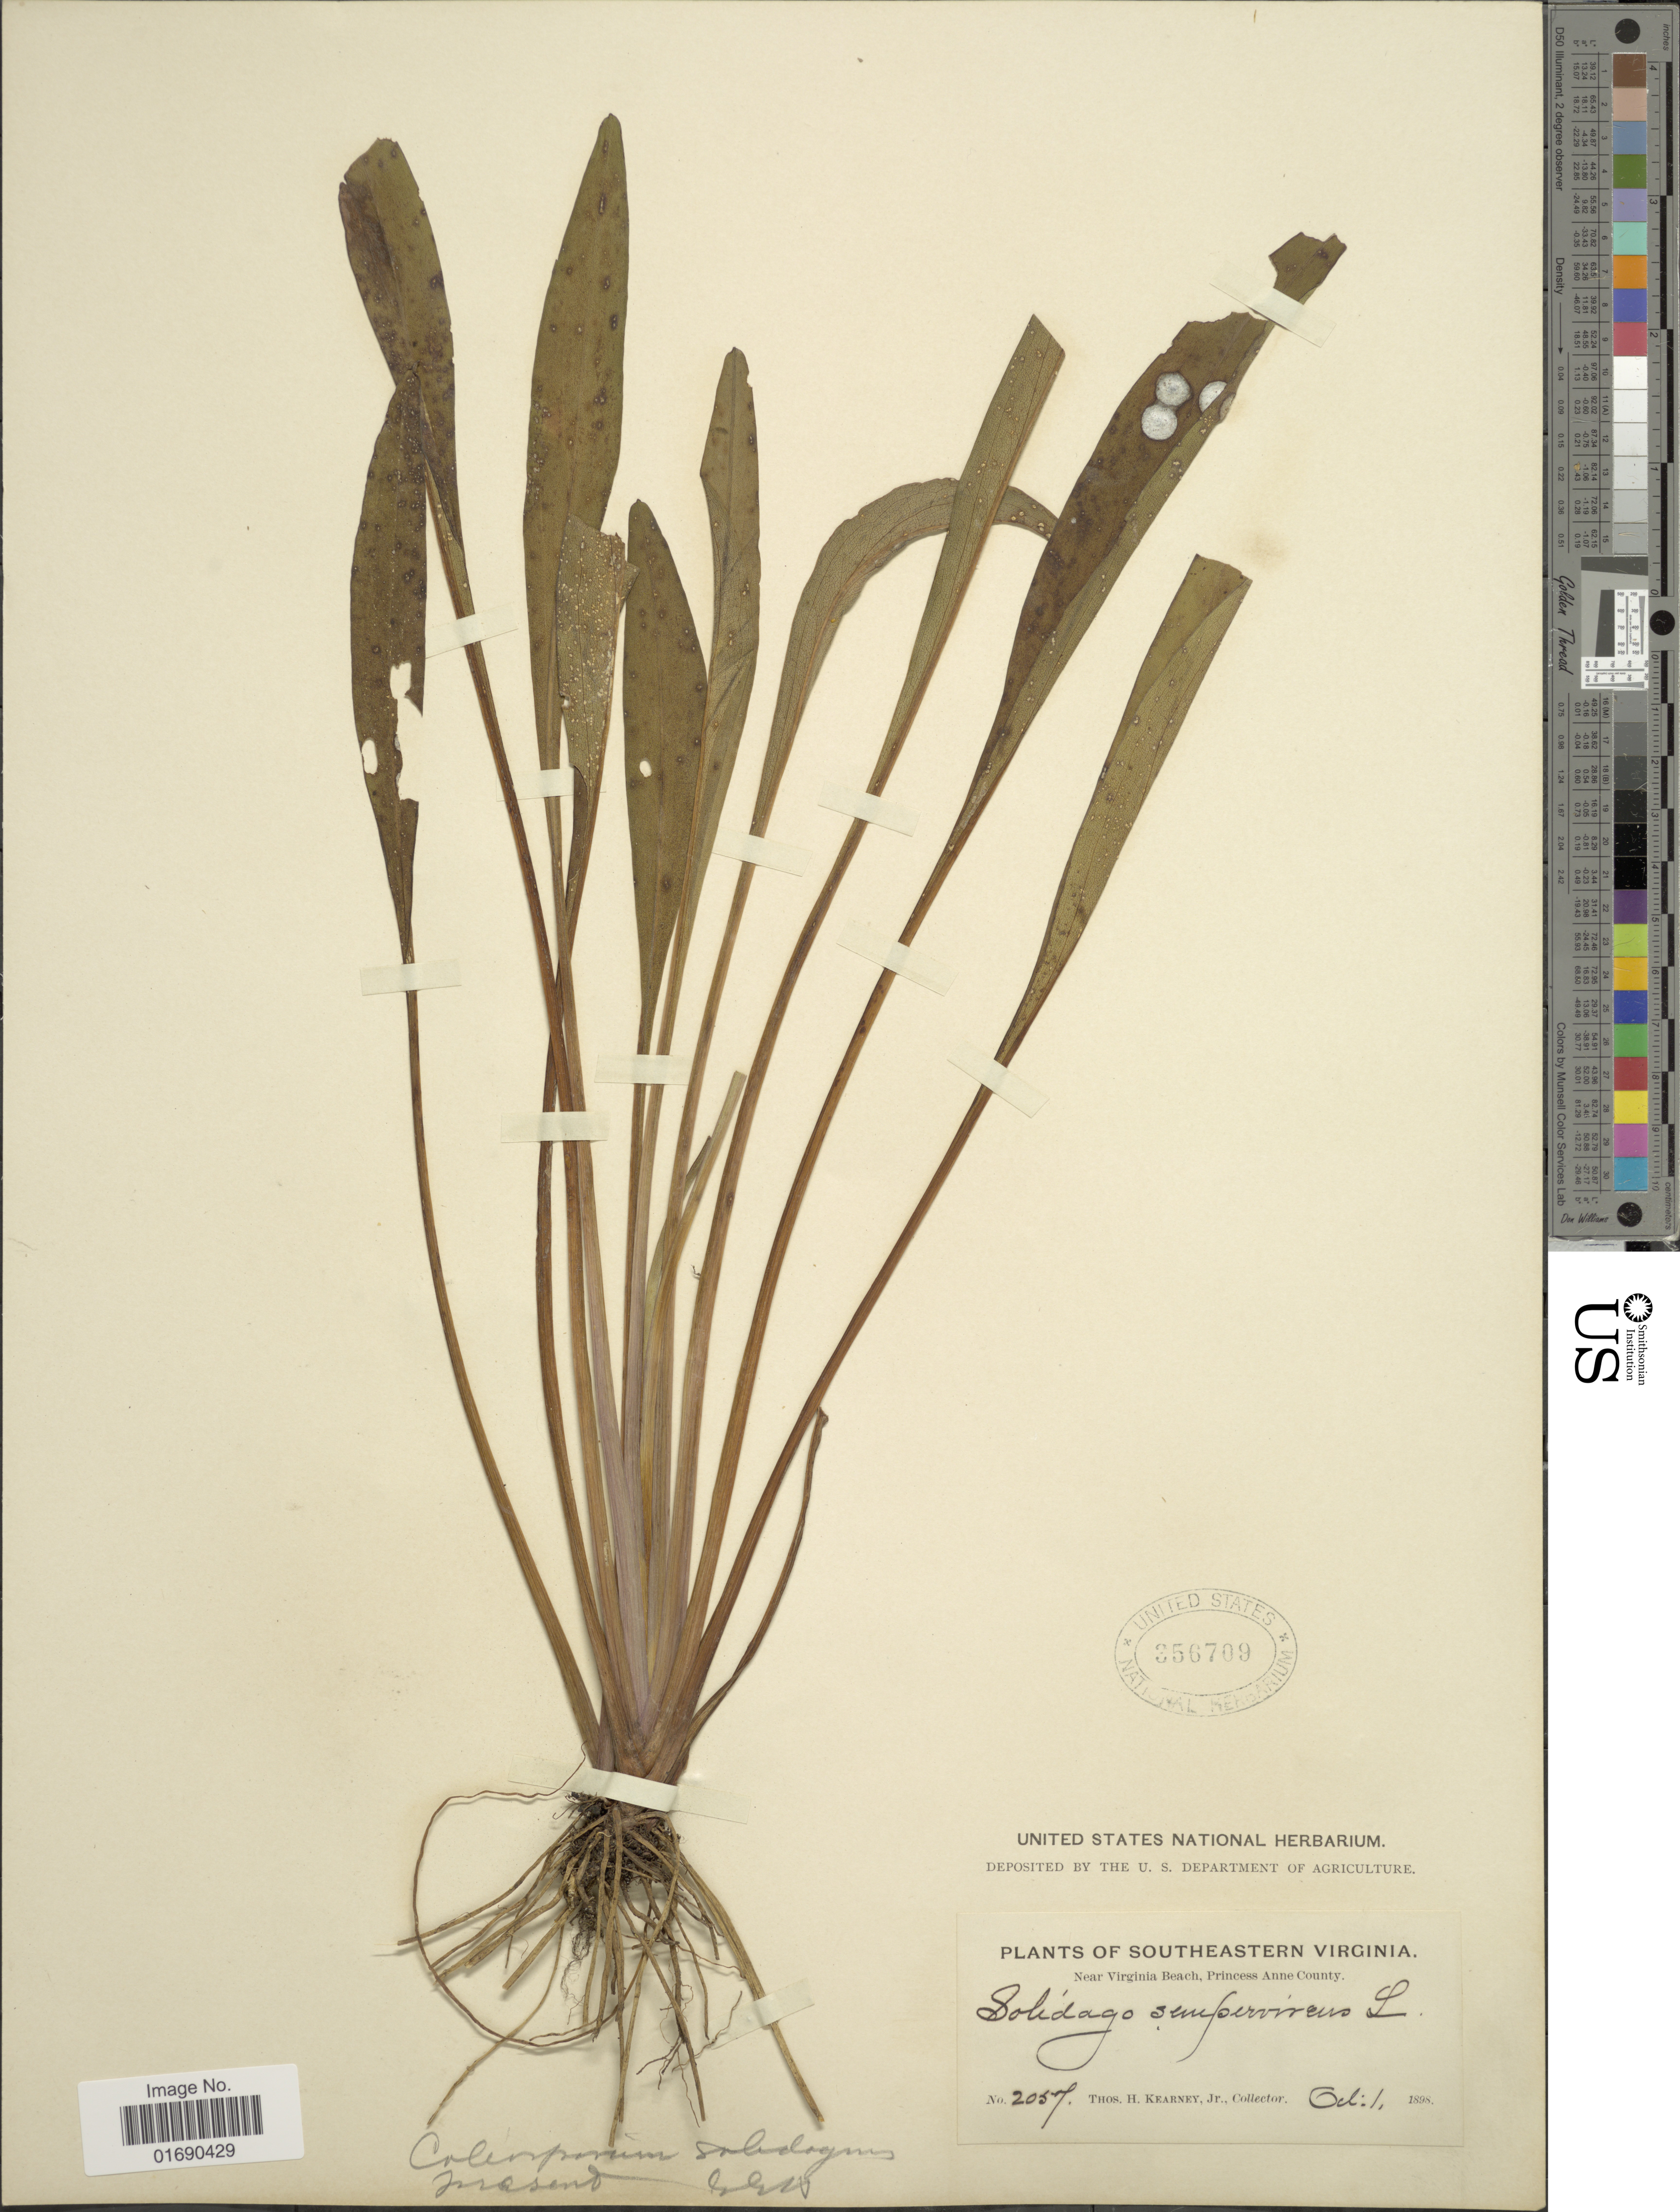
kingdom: Plantae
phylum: Tracheophyta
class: Magnoliopsida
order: Asterales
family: Asteraceae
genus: Solidago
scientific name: Solidago sempervirens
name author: L.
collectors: T. H. Kearney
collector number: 2057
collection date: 1898-10-01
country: United States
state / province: Virginia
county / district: City of Virginia Beach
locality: Southeastern Virginia, Near Virginia Beach, Princess Anne (=historic county name) County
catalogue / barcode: US 356709